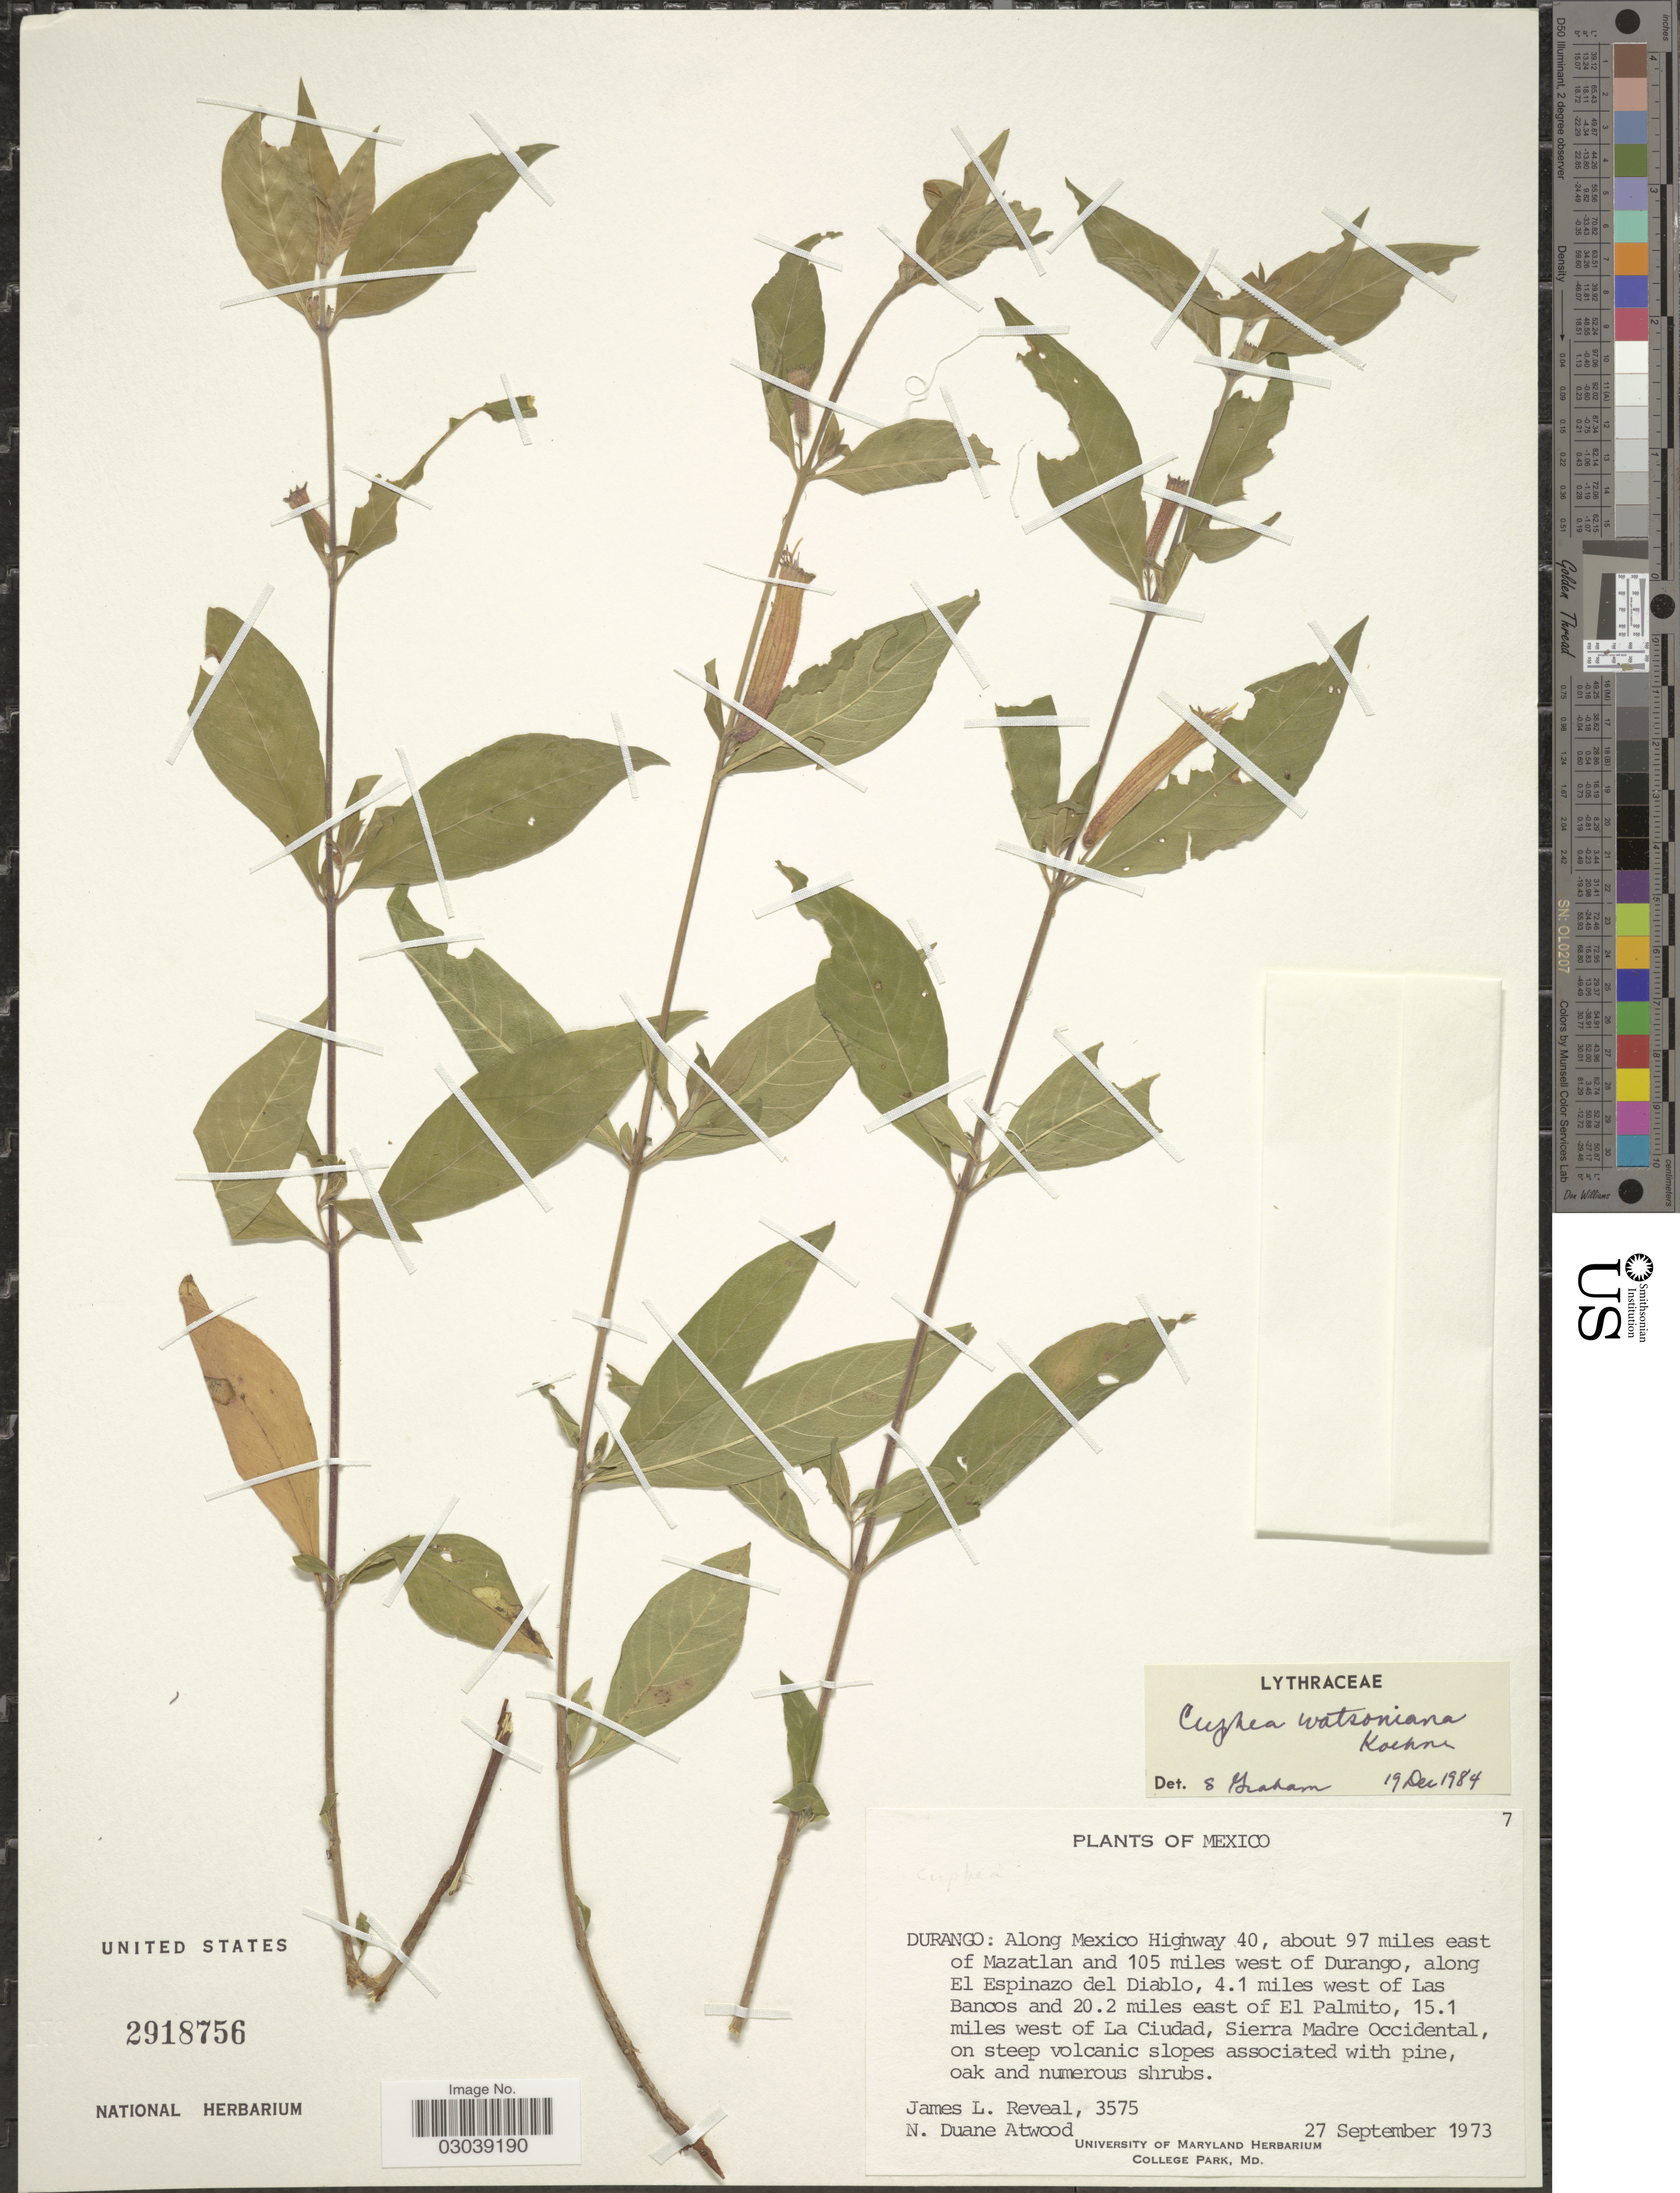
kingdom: Plantae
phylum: Tracheophyta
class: Magnoliopsida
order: Myrtales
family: Lythraceae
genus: Cuphea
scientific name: Cuphea watsoniana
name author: Koehne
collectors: J. L. Reveal & N. Atwood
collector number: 3575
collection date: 1973-09-27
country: Mexico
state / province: Durango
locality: Along Mexico Highway 40, about 97 miles east of Mazatlan and 105 miles west of Durango, along El Espinazo del Diablo, 4.1 miles west of Las Bancos and 20.2 miles east of El Palmito, 15.1 miles west of La Cuidad, Sierra Madre Occidental.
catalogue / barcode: US 2918756